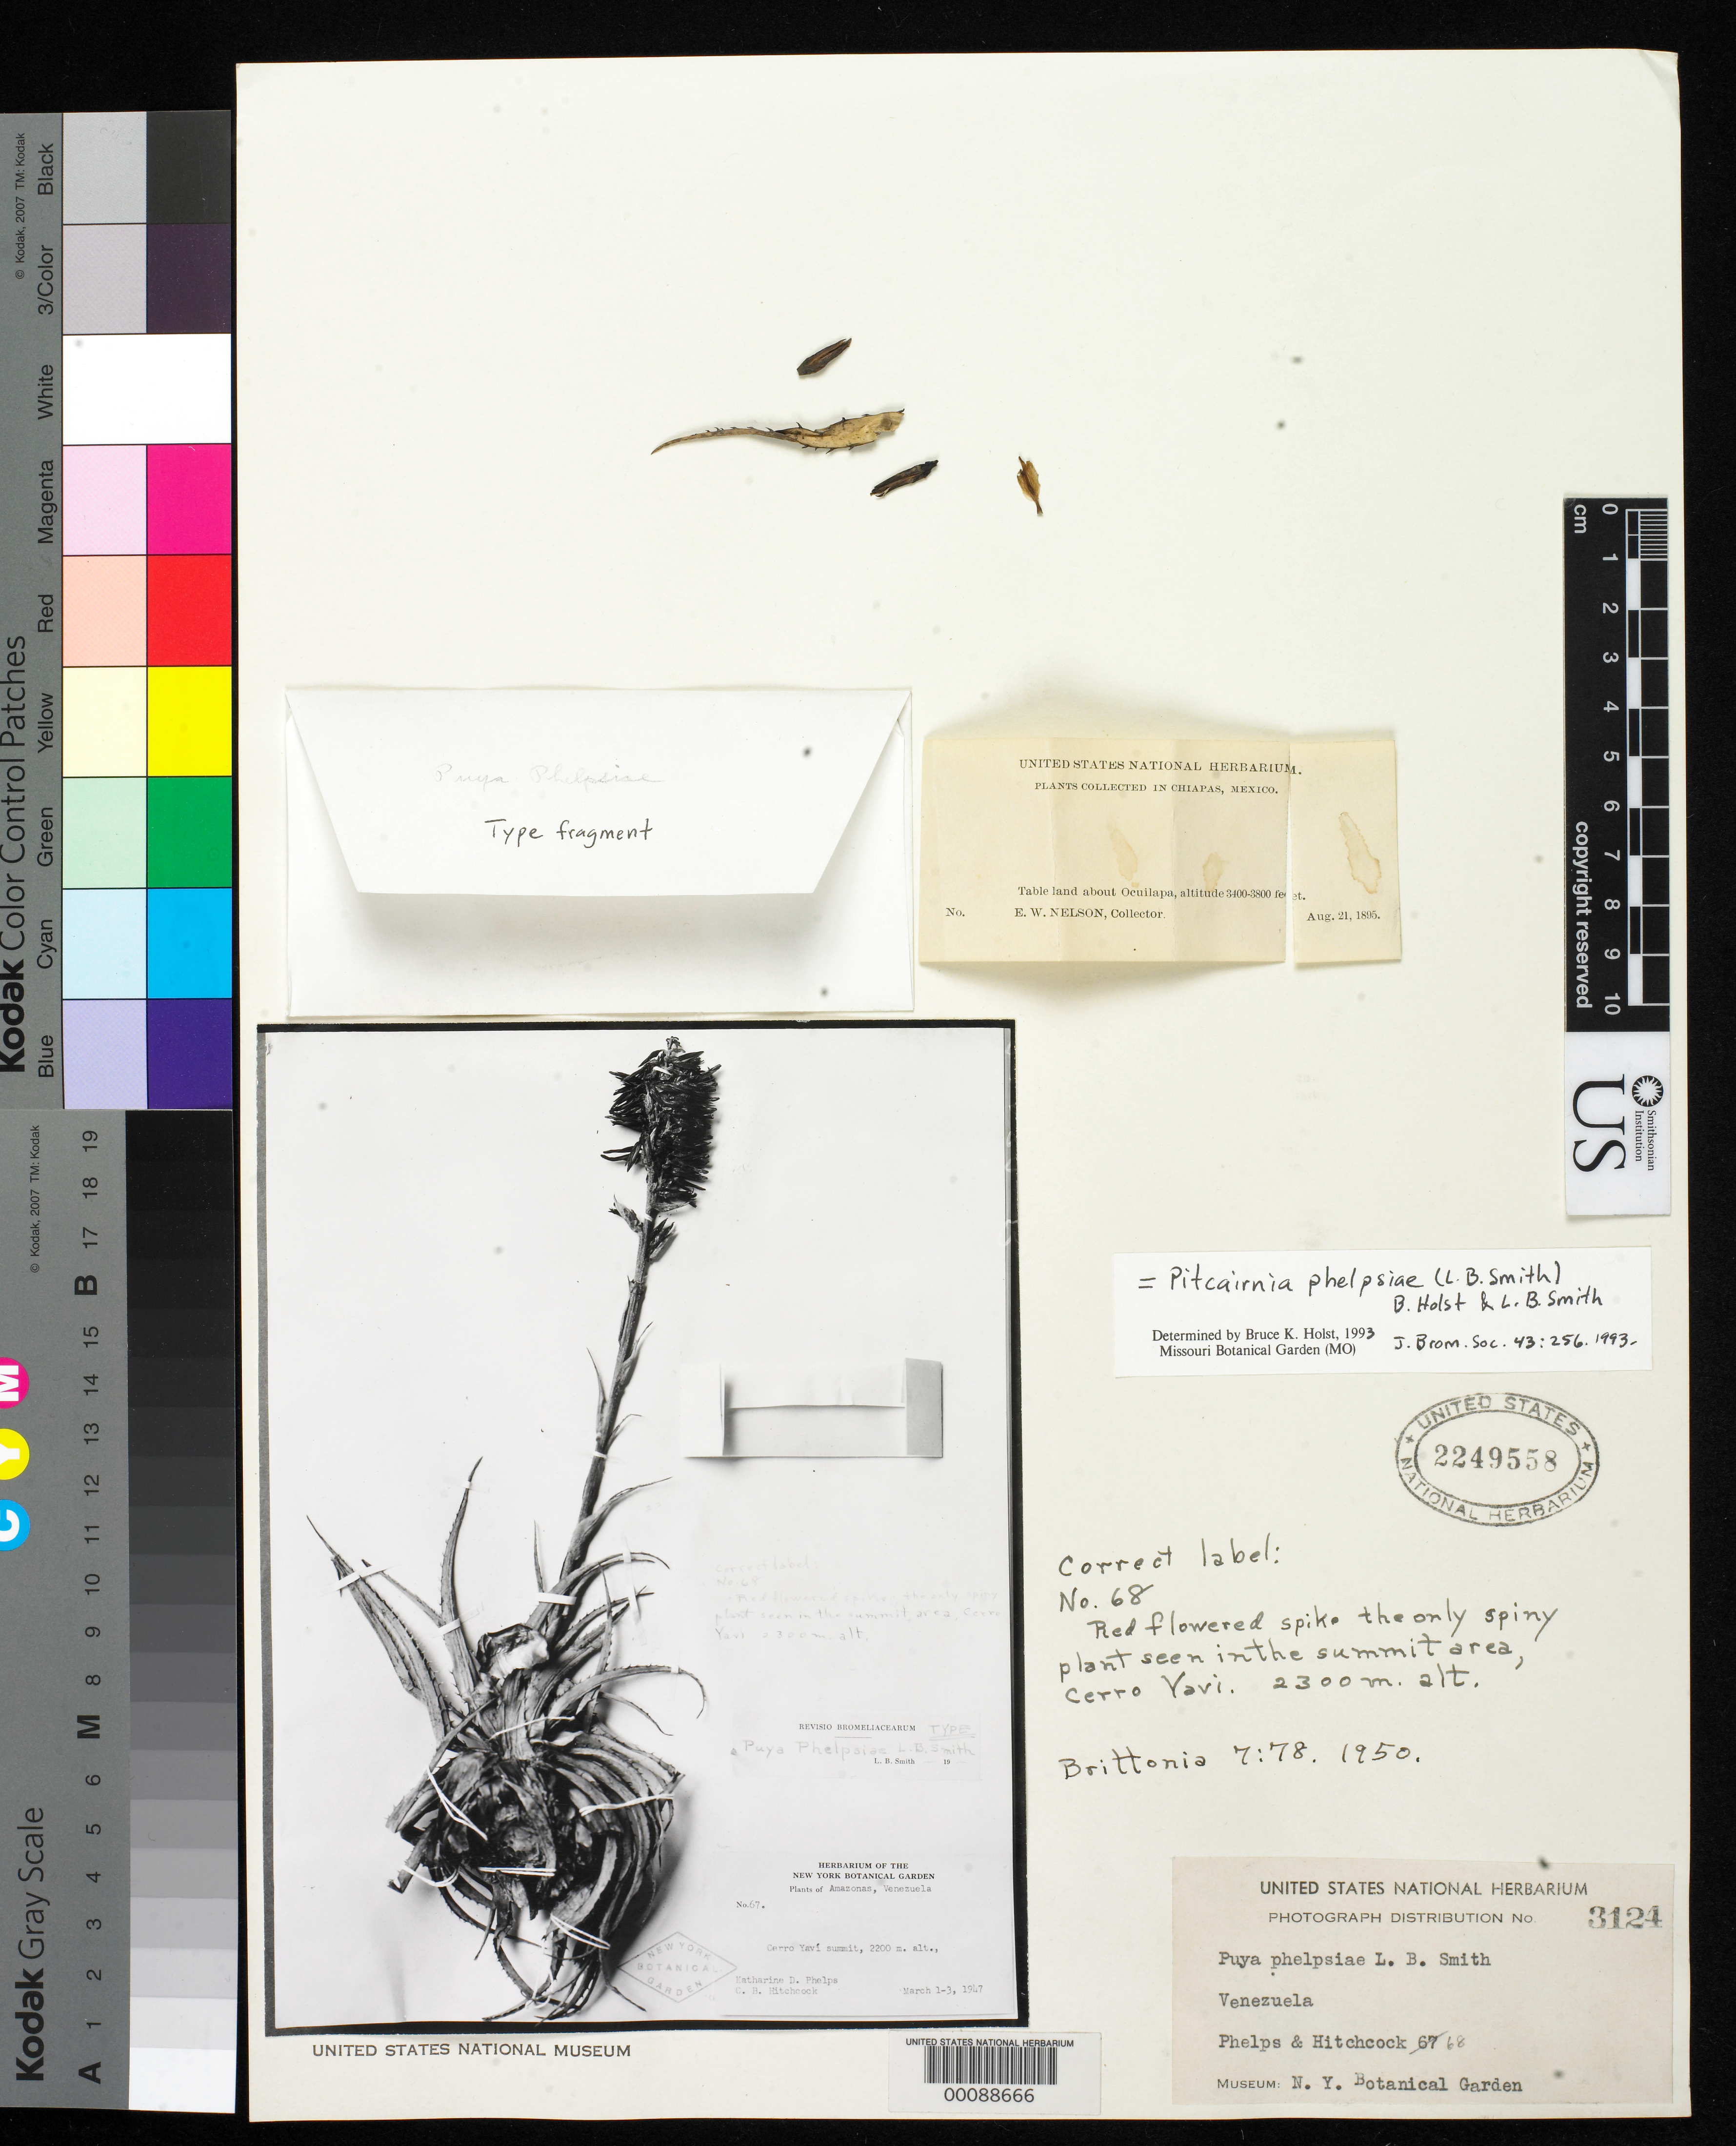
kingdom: Plantae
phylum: Tracheophyta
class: Liliopsida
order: Poales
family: Bromeliaceae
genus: Puya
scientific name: Puya phelpsiae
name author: L.B. Sm. in Lasser & Maguire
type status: Isotype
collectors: K. D. Phelps & C. B. Hitchcock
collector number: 68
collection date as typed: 01 Mar 1947 to 03 Mar 1947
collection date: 1947-03-01/1947-03-03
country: Venezuela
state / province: Amazonas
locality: Cerro Yavi.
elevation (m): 2300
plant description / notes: Photograph and fragmentary material of type specimen ex herb. NY.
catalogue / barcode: US 2249558